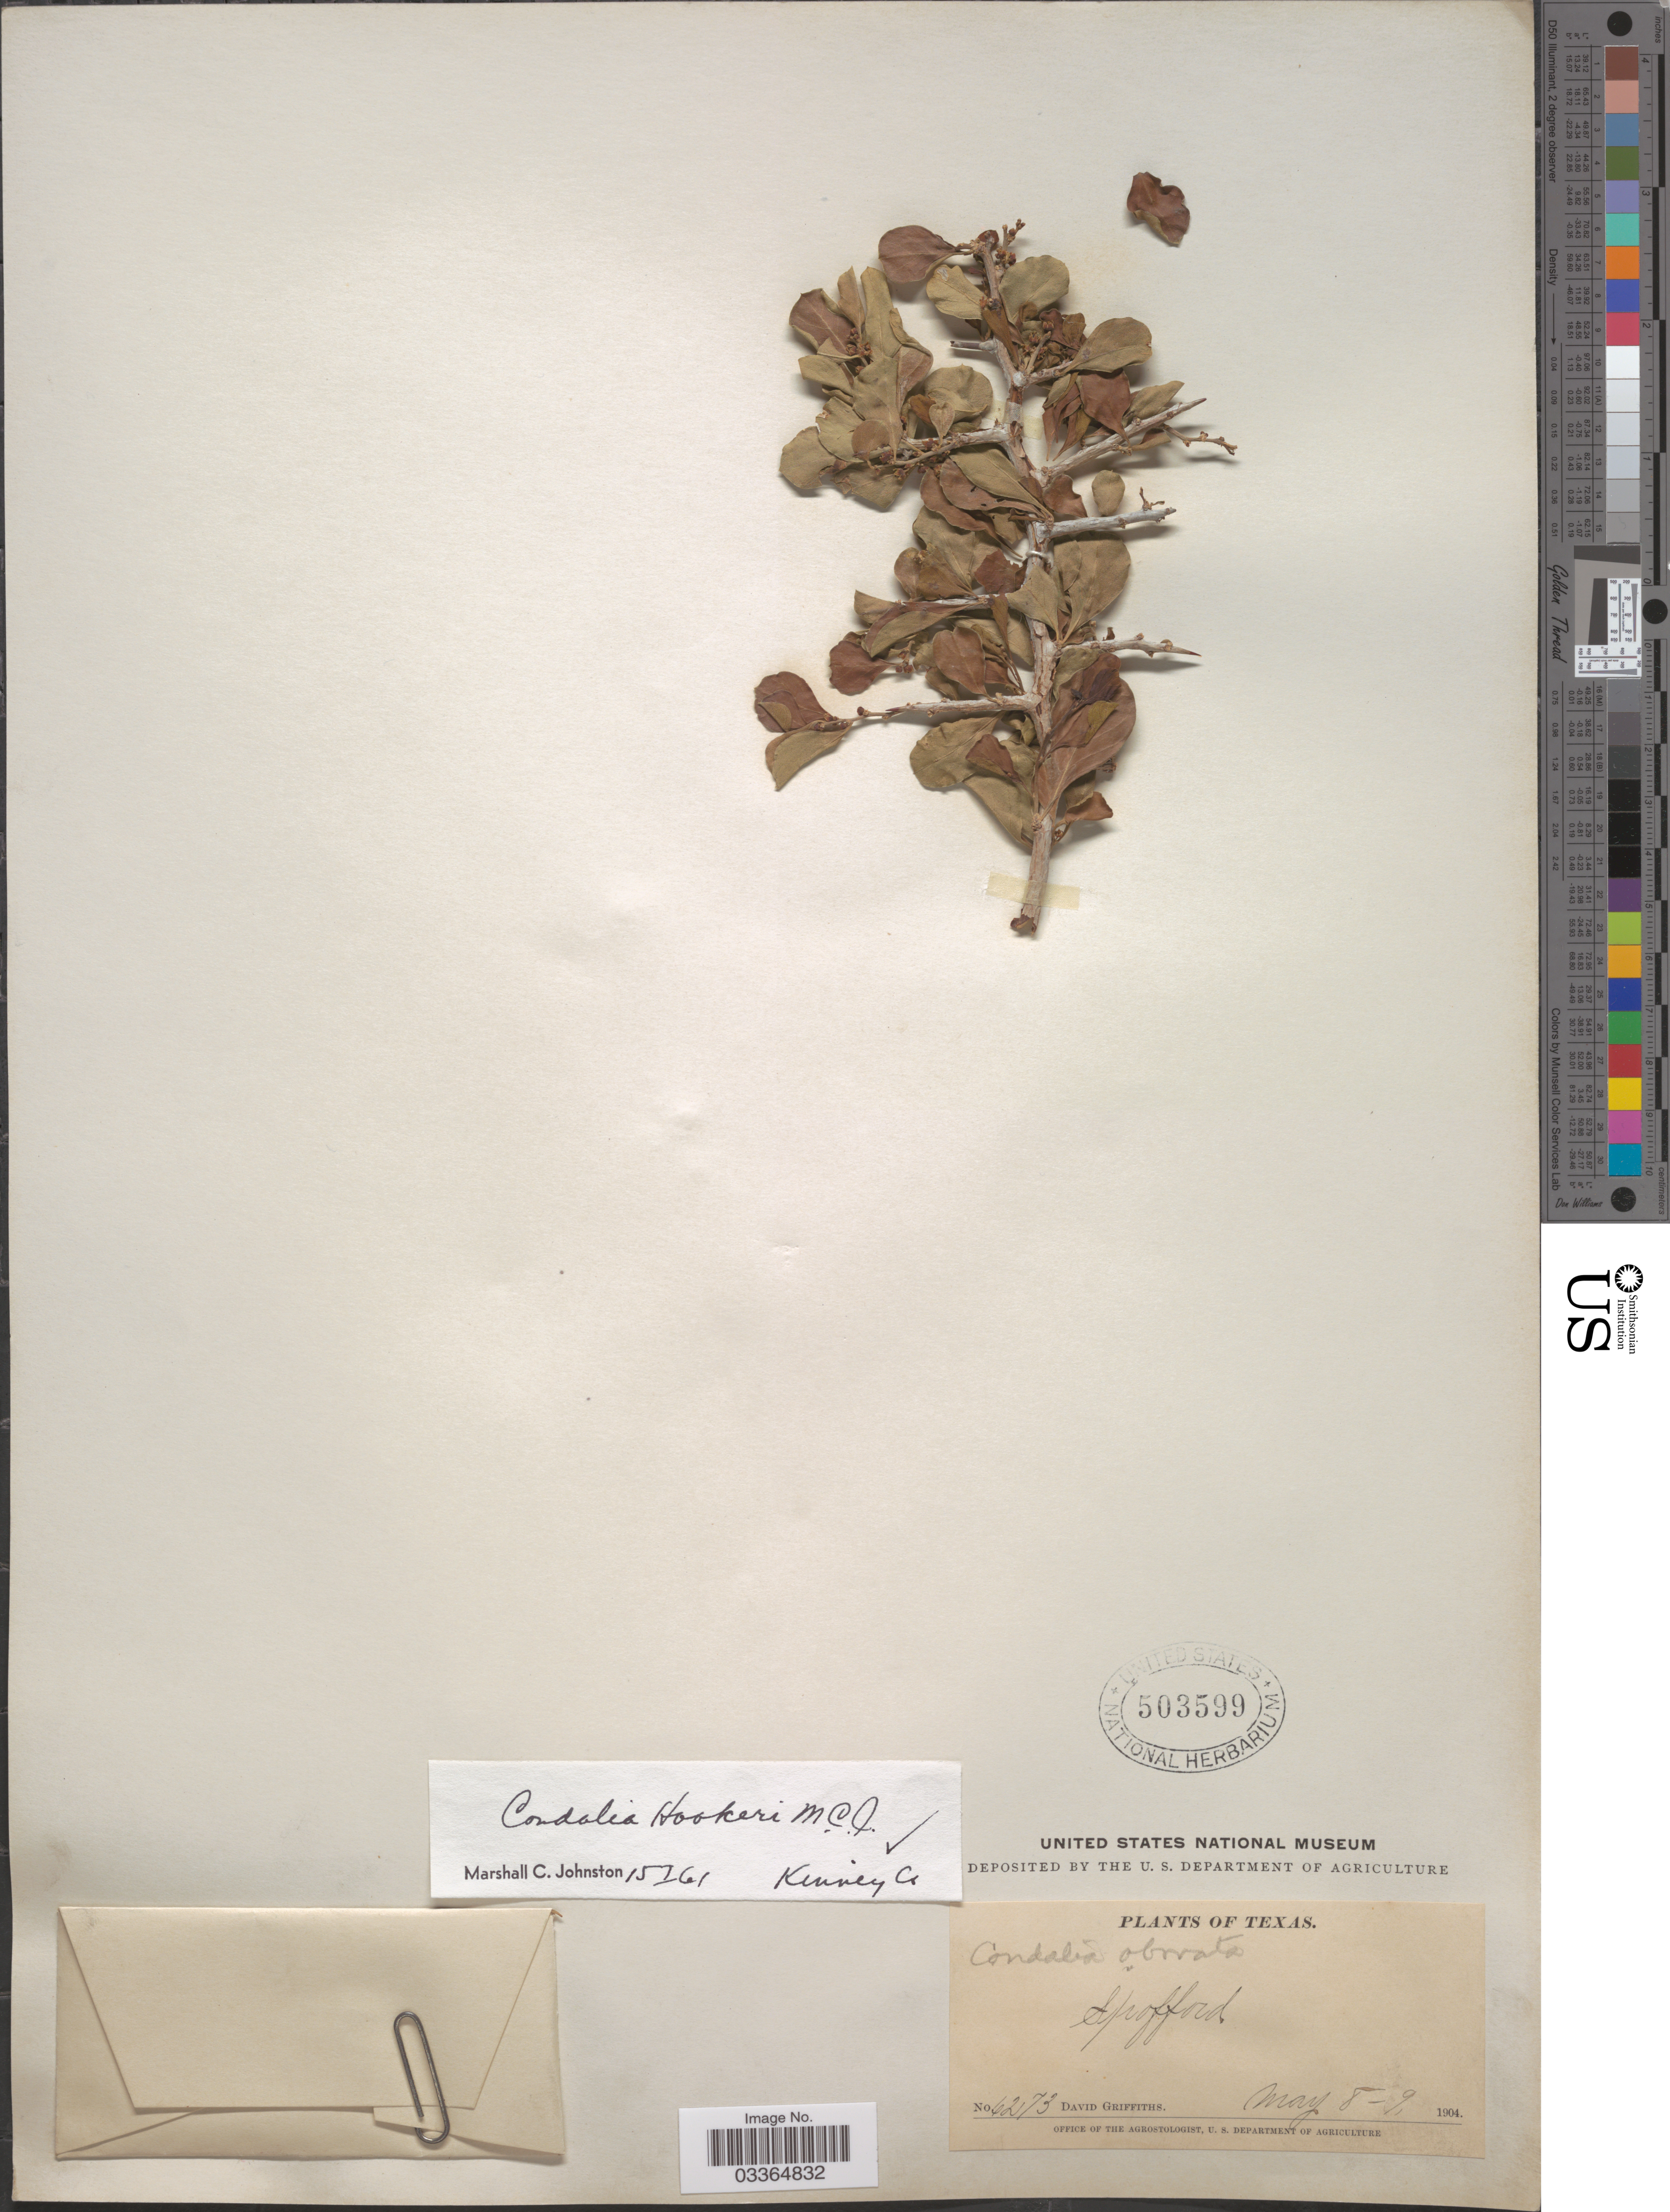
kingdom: Plantae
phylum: Tracheophyta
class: Magnoliopsida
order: Rosales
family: Rhamnaceae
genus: Condalia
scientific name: Condalia hookeri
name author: M.C. Johnst.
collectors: D. Griffiths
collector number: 6273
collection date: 1904-05-08/1904-05-09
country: United States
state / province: Texas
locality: Spofford.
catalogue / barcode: US 503599